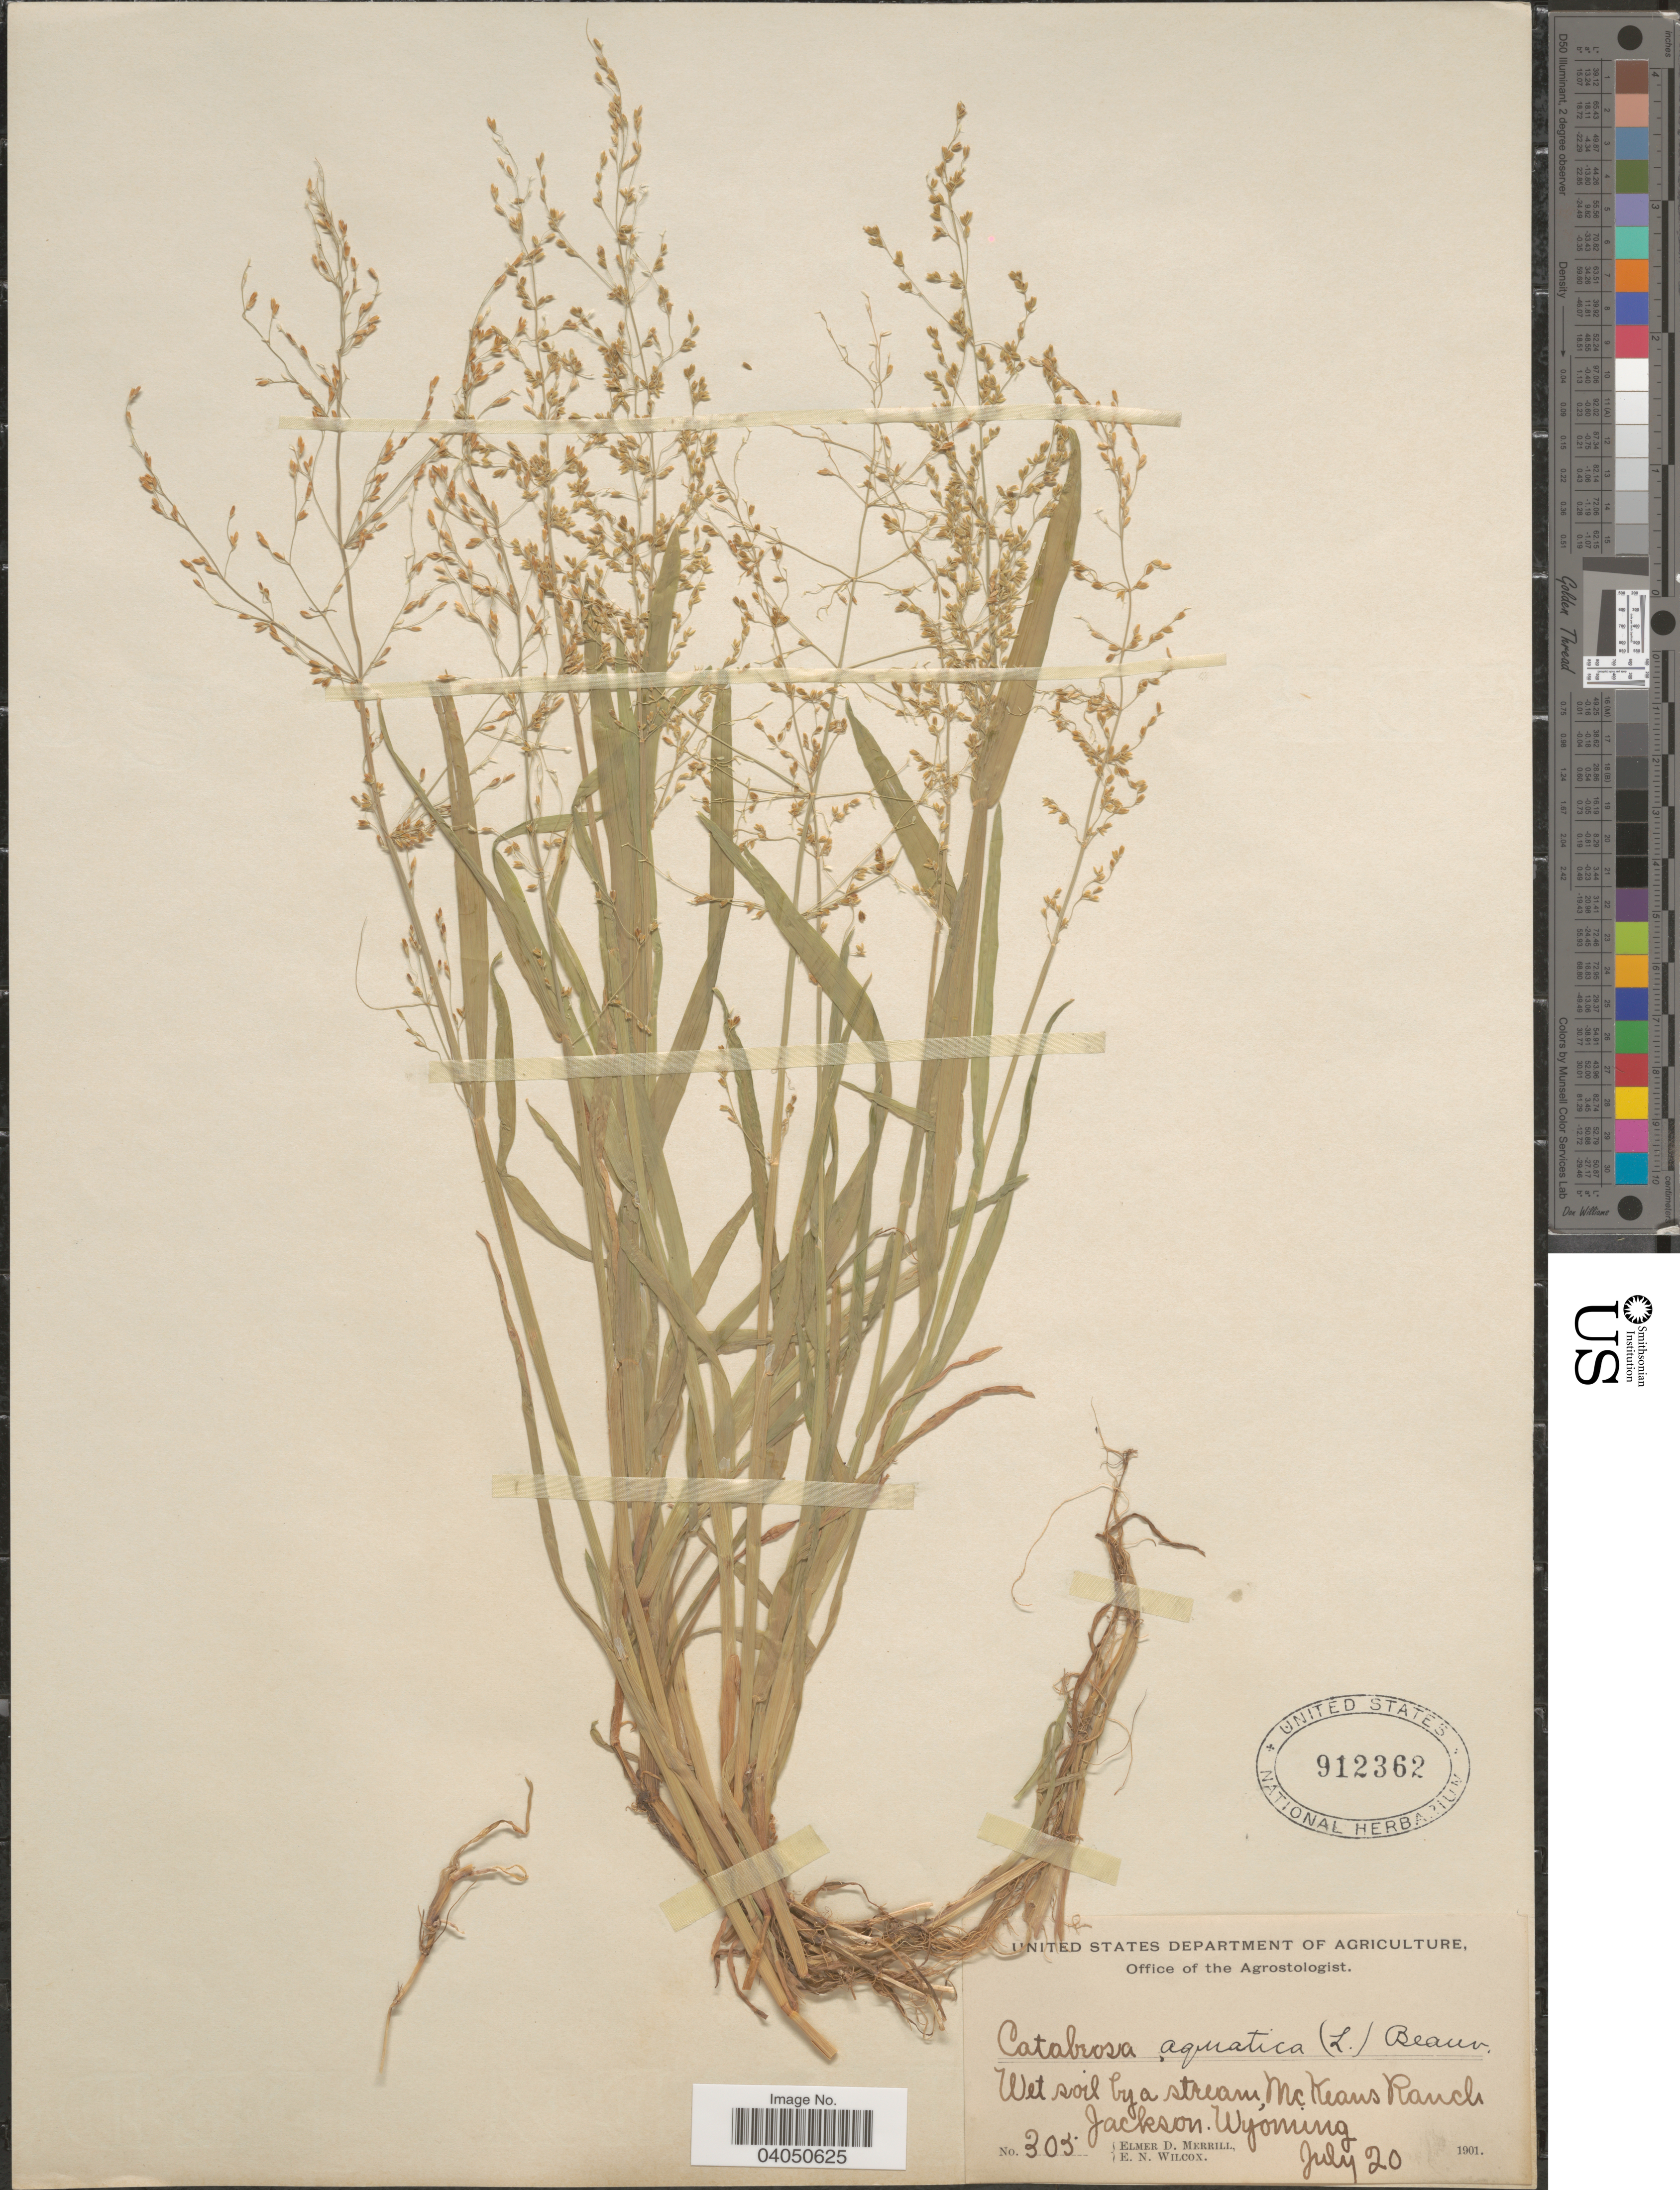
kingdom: Plantae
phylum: Tracheophyta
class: Liliopsida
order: Poales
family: Poaceae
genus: Catabrosa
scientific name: Catabrosa aquatica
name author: (L.) P. Beauv.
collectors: E. D. Merrill & E. Wilcox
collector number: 305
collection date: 1901-07-20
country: United States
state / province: Wyoming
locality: Wet soil by a stream, McKeans Ranch. Jackson.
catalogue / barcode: US 912362